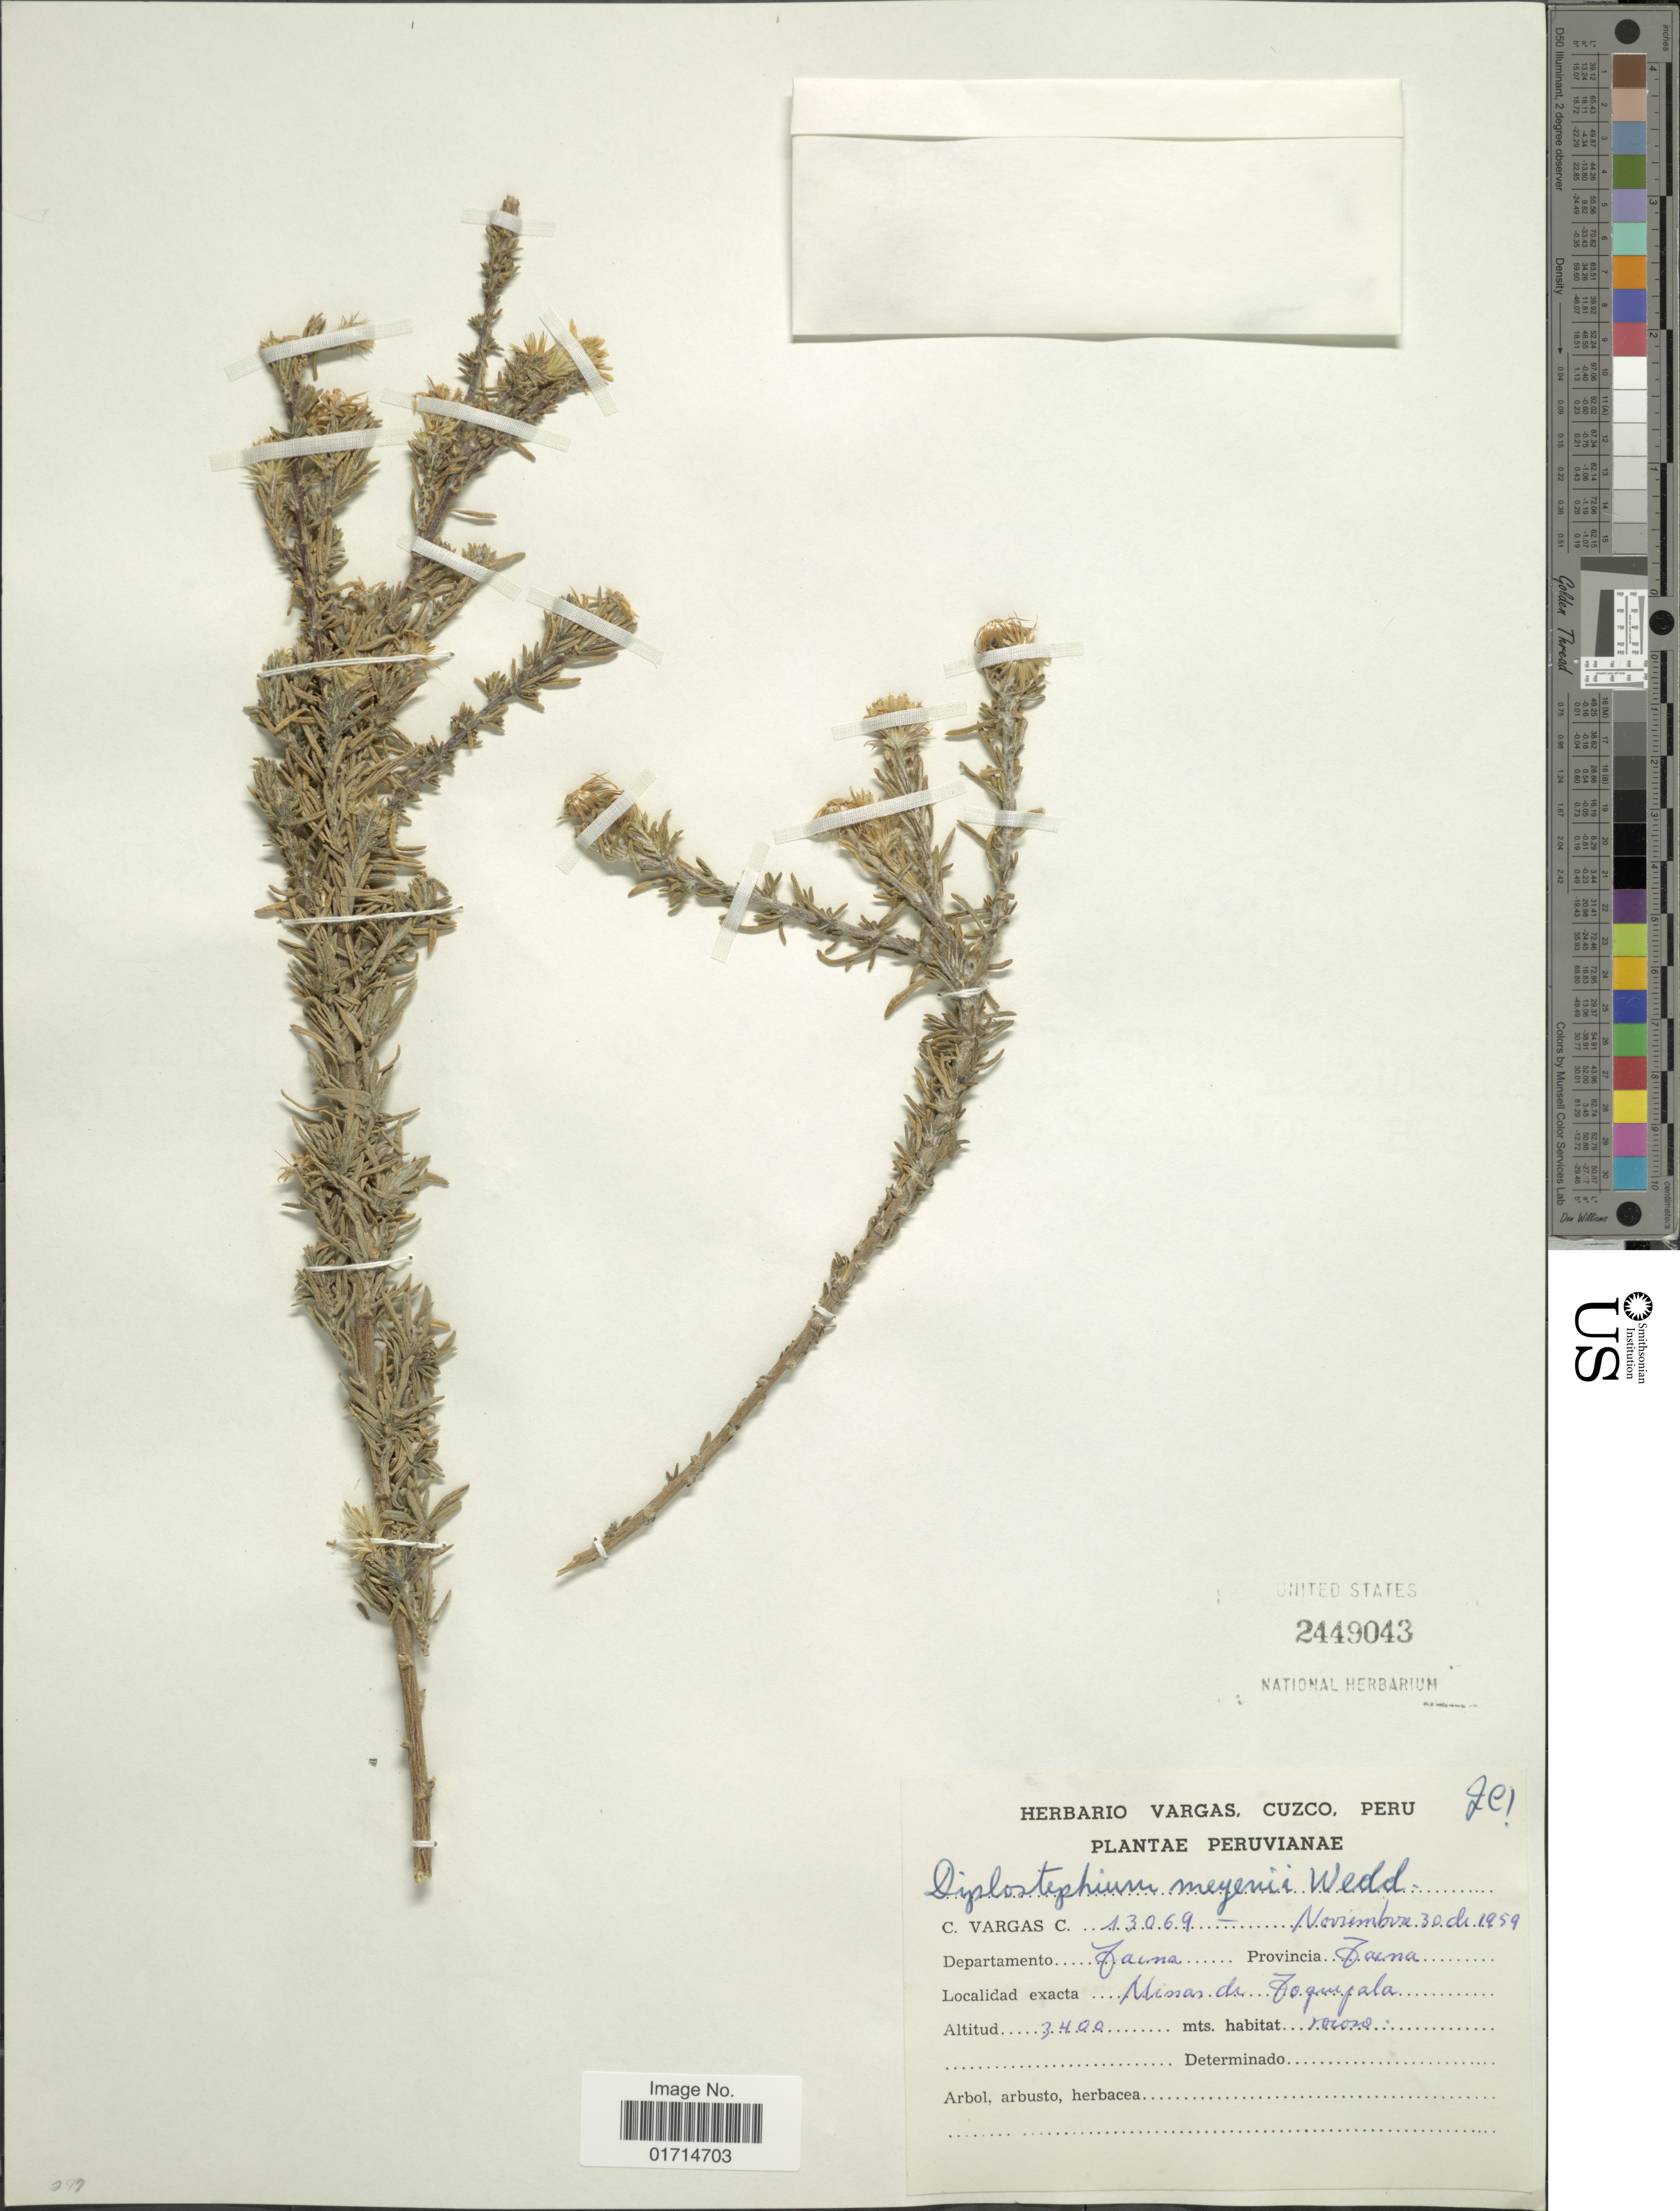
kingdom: Plantae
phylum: Tracheophyta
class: Magnoliopsida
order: Asterales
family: Asteraceae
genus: Diplostephium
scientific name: Diplostephium meyenii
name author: (Sch. Bip. ex Wedd.) S.F. Blake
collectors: C. Vargas Calderón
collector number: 13069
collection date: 1959-11-30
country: Peru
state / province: Tacna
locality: Minas de Toquepala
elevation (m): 3400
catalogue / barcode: US 2449043